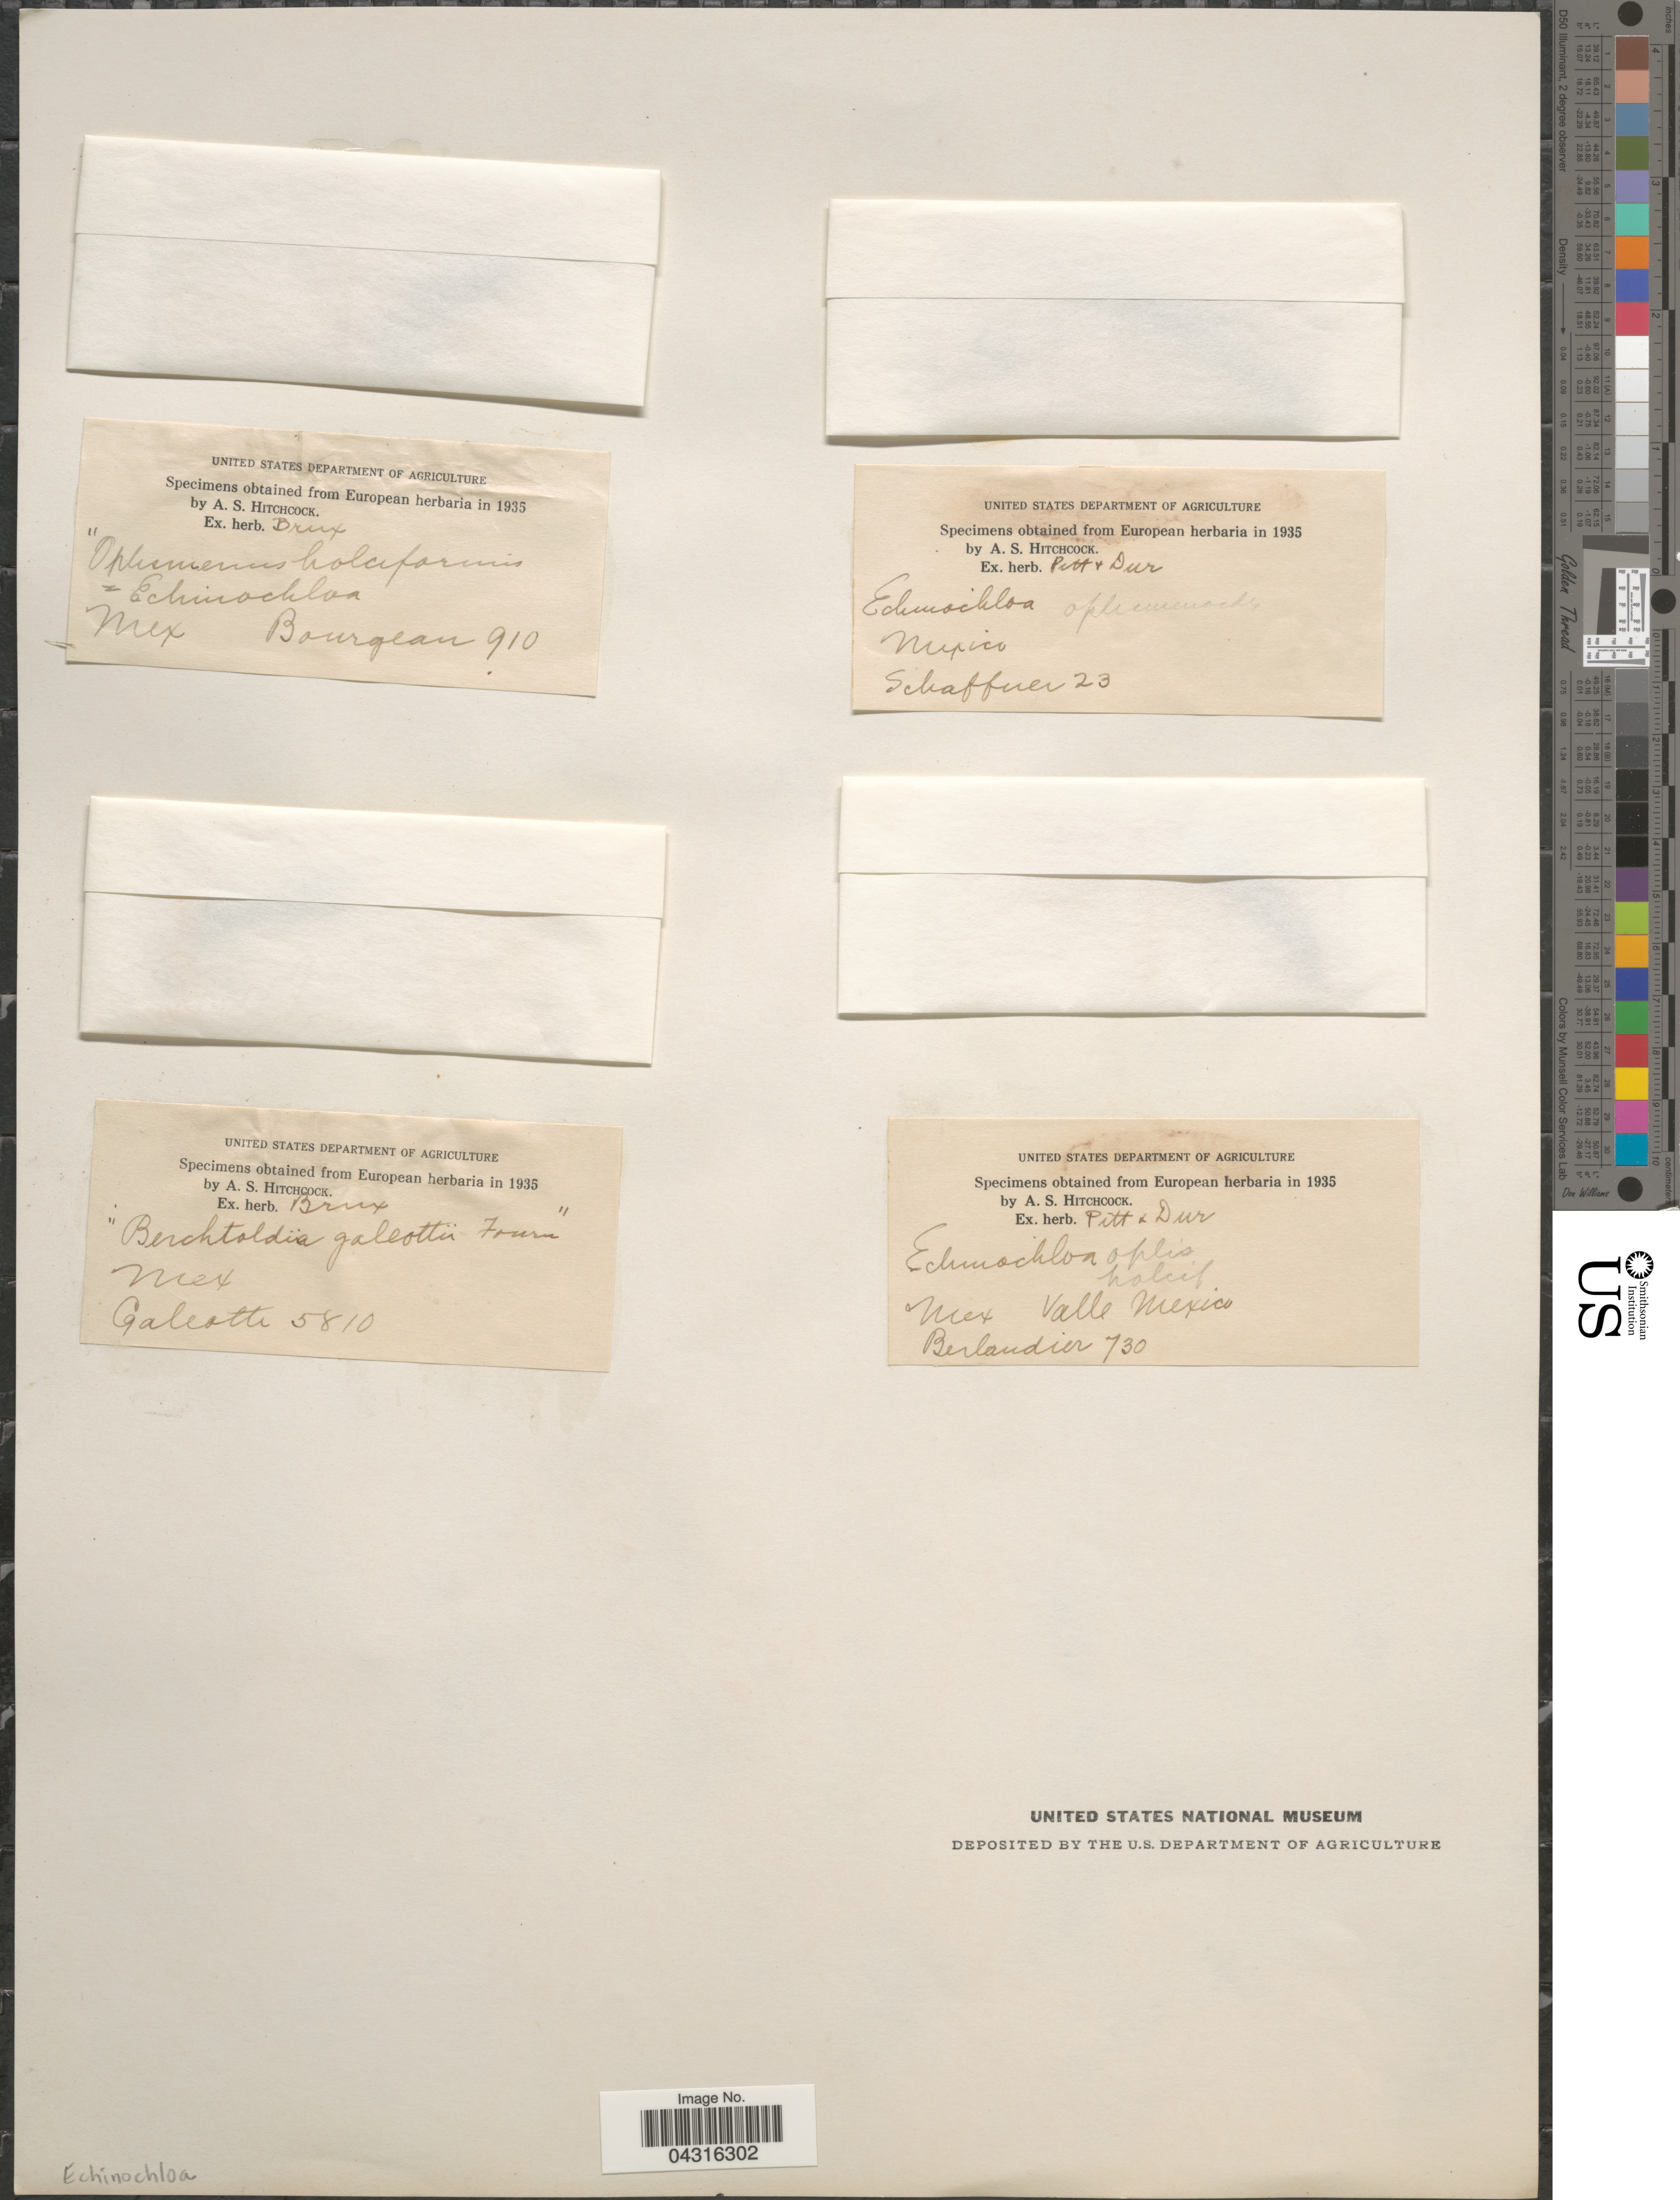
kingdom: Plantae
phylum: Tracheophyta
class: Liliopsida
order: Poales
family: Poaceae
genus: Echinochloa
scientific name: Echinochloa sp.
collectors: -. Galeotti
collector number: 5810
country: Mexico